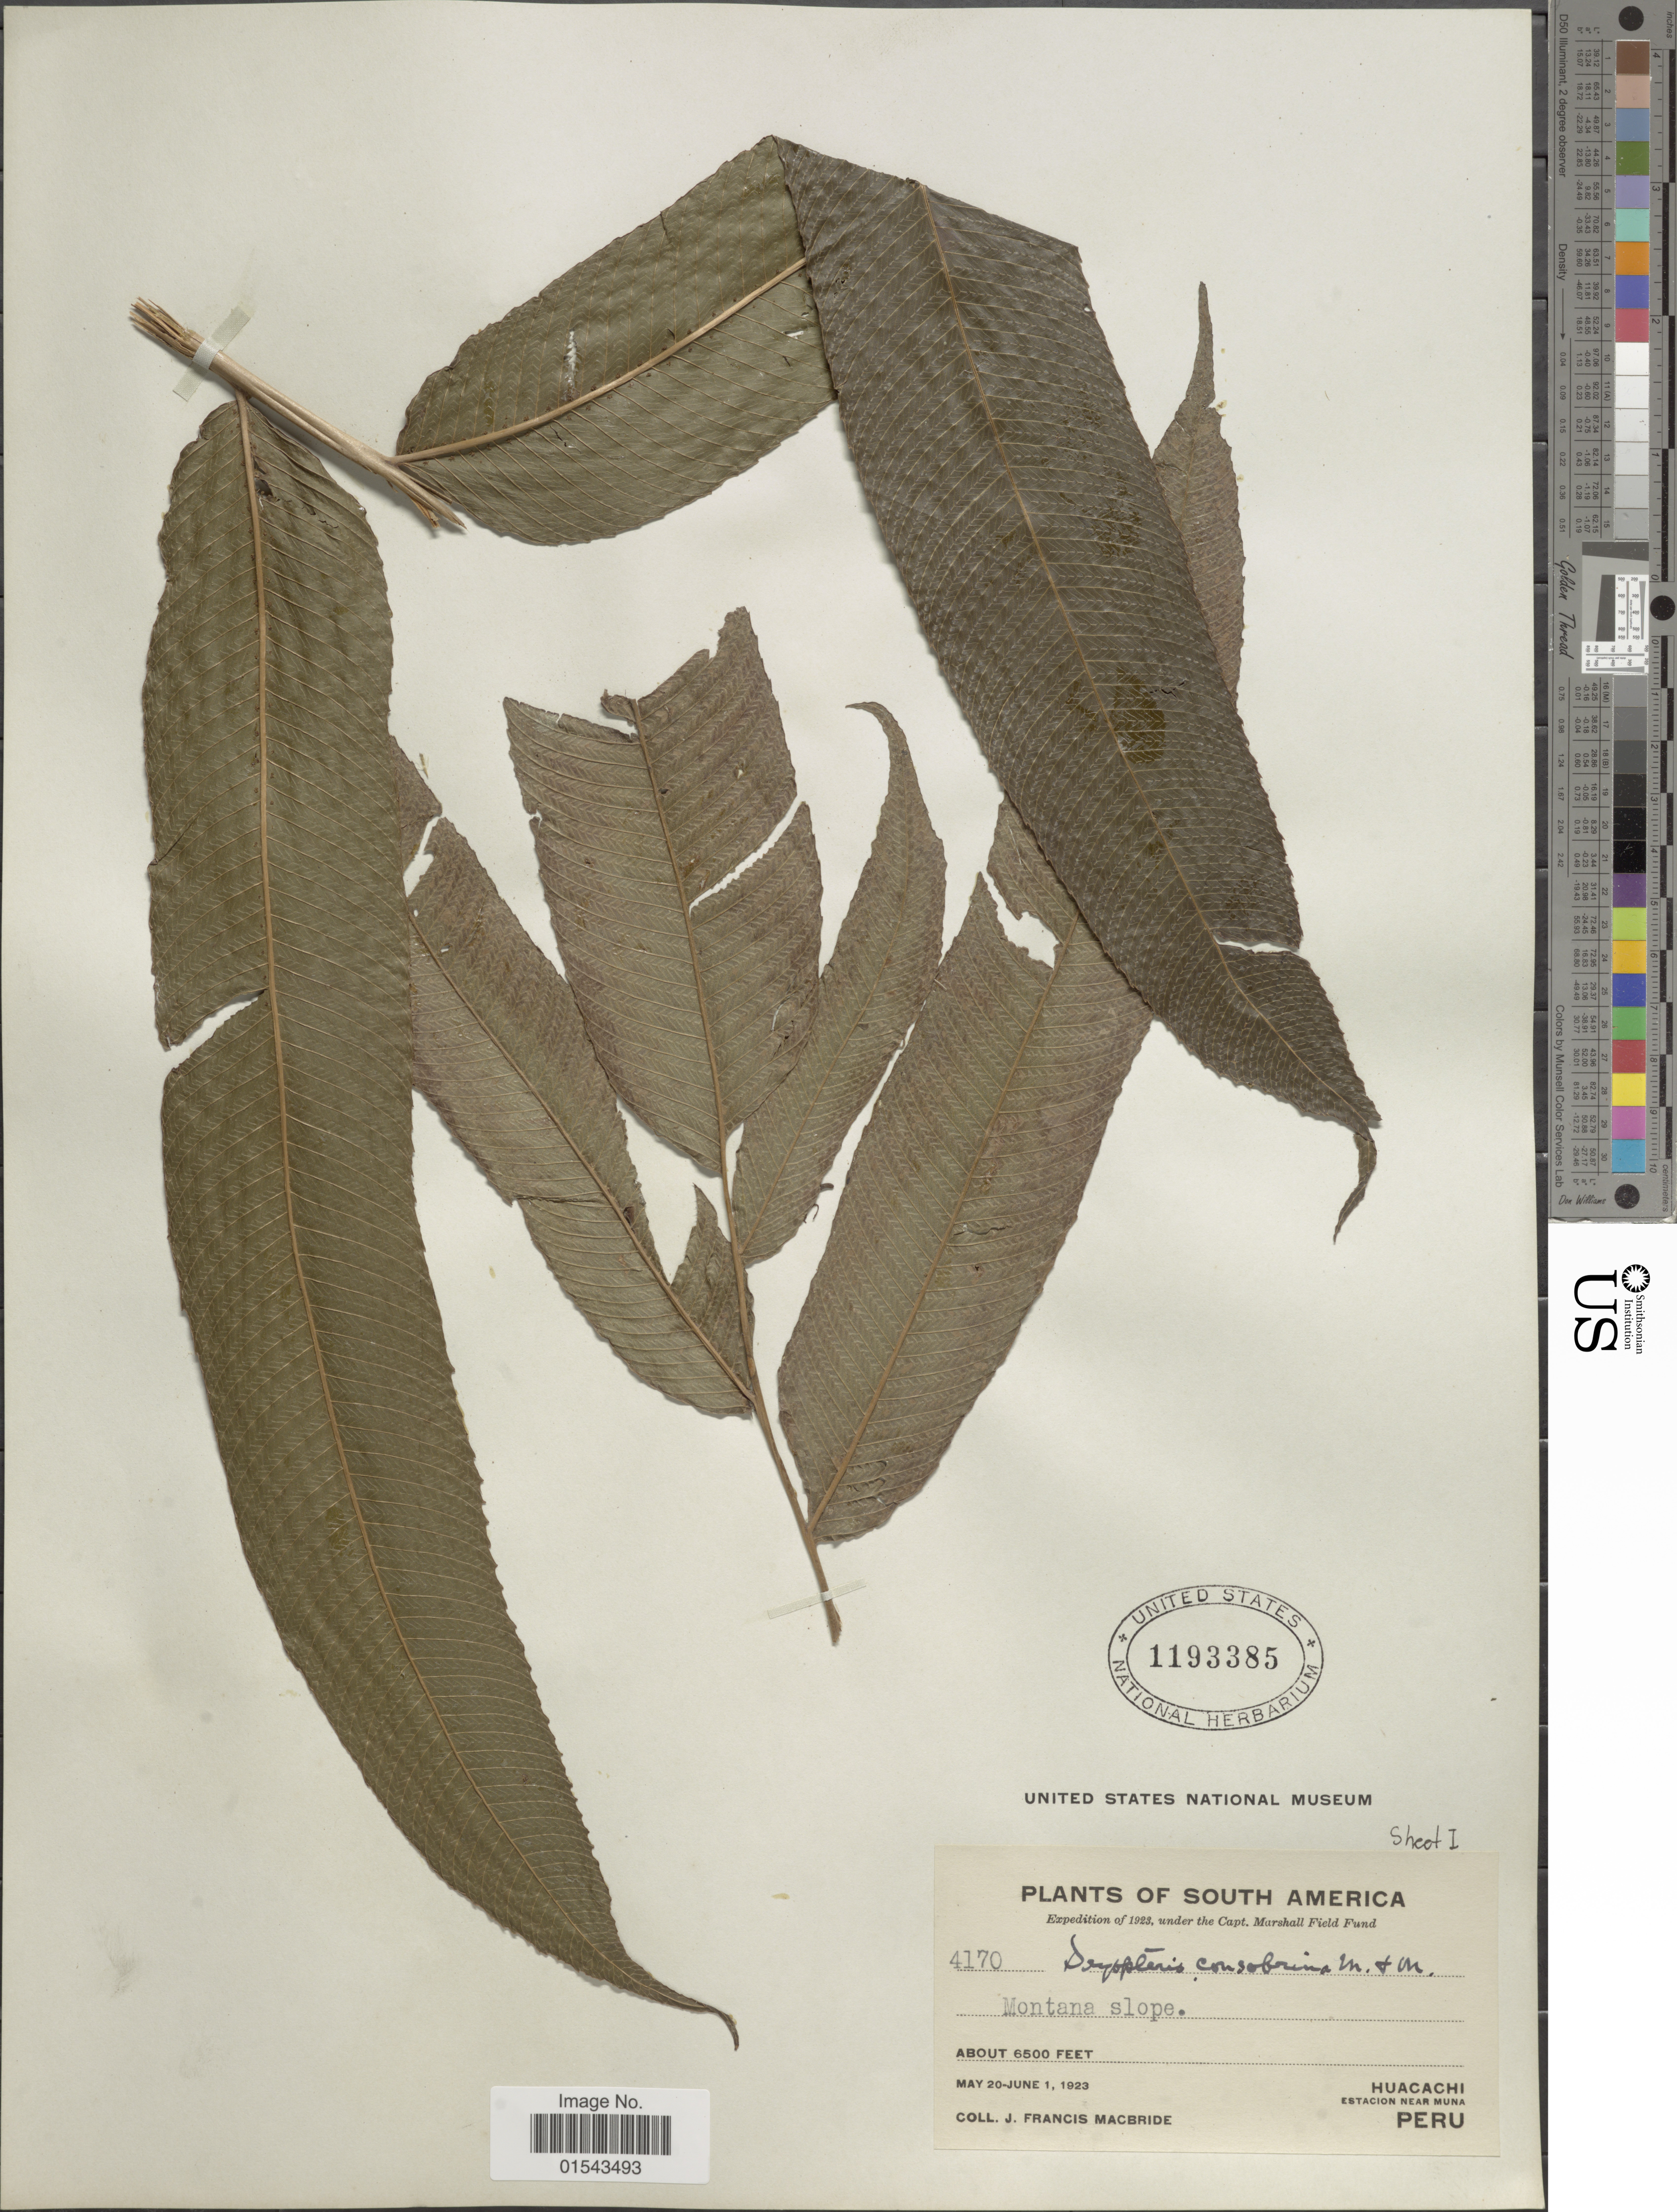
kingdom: Plantae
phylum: Tracheophyta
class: Polypodiopsida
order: Polypodiales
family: Thelypteridaceae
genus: Meniscium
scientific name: Meniscium consobrinum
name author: (Maxon & C.V. Morton) Pic. Serm.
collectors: J. F. Macbride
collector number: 4170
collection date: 1923-05-20/1923-06-01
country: Peru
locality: Huacachi. Estacion near Muna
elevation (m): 1981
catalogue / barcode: US 1193385